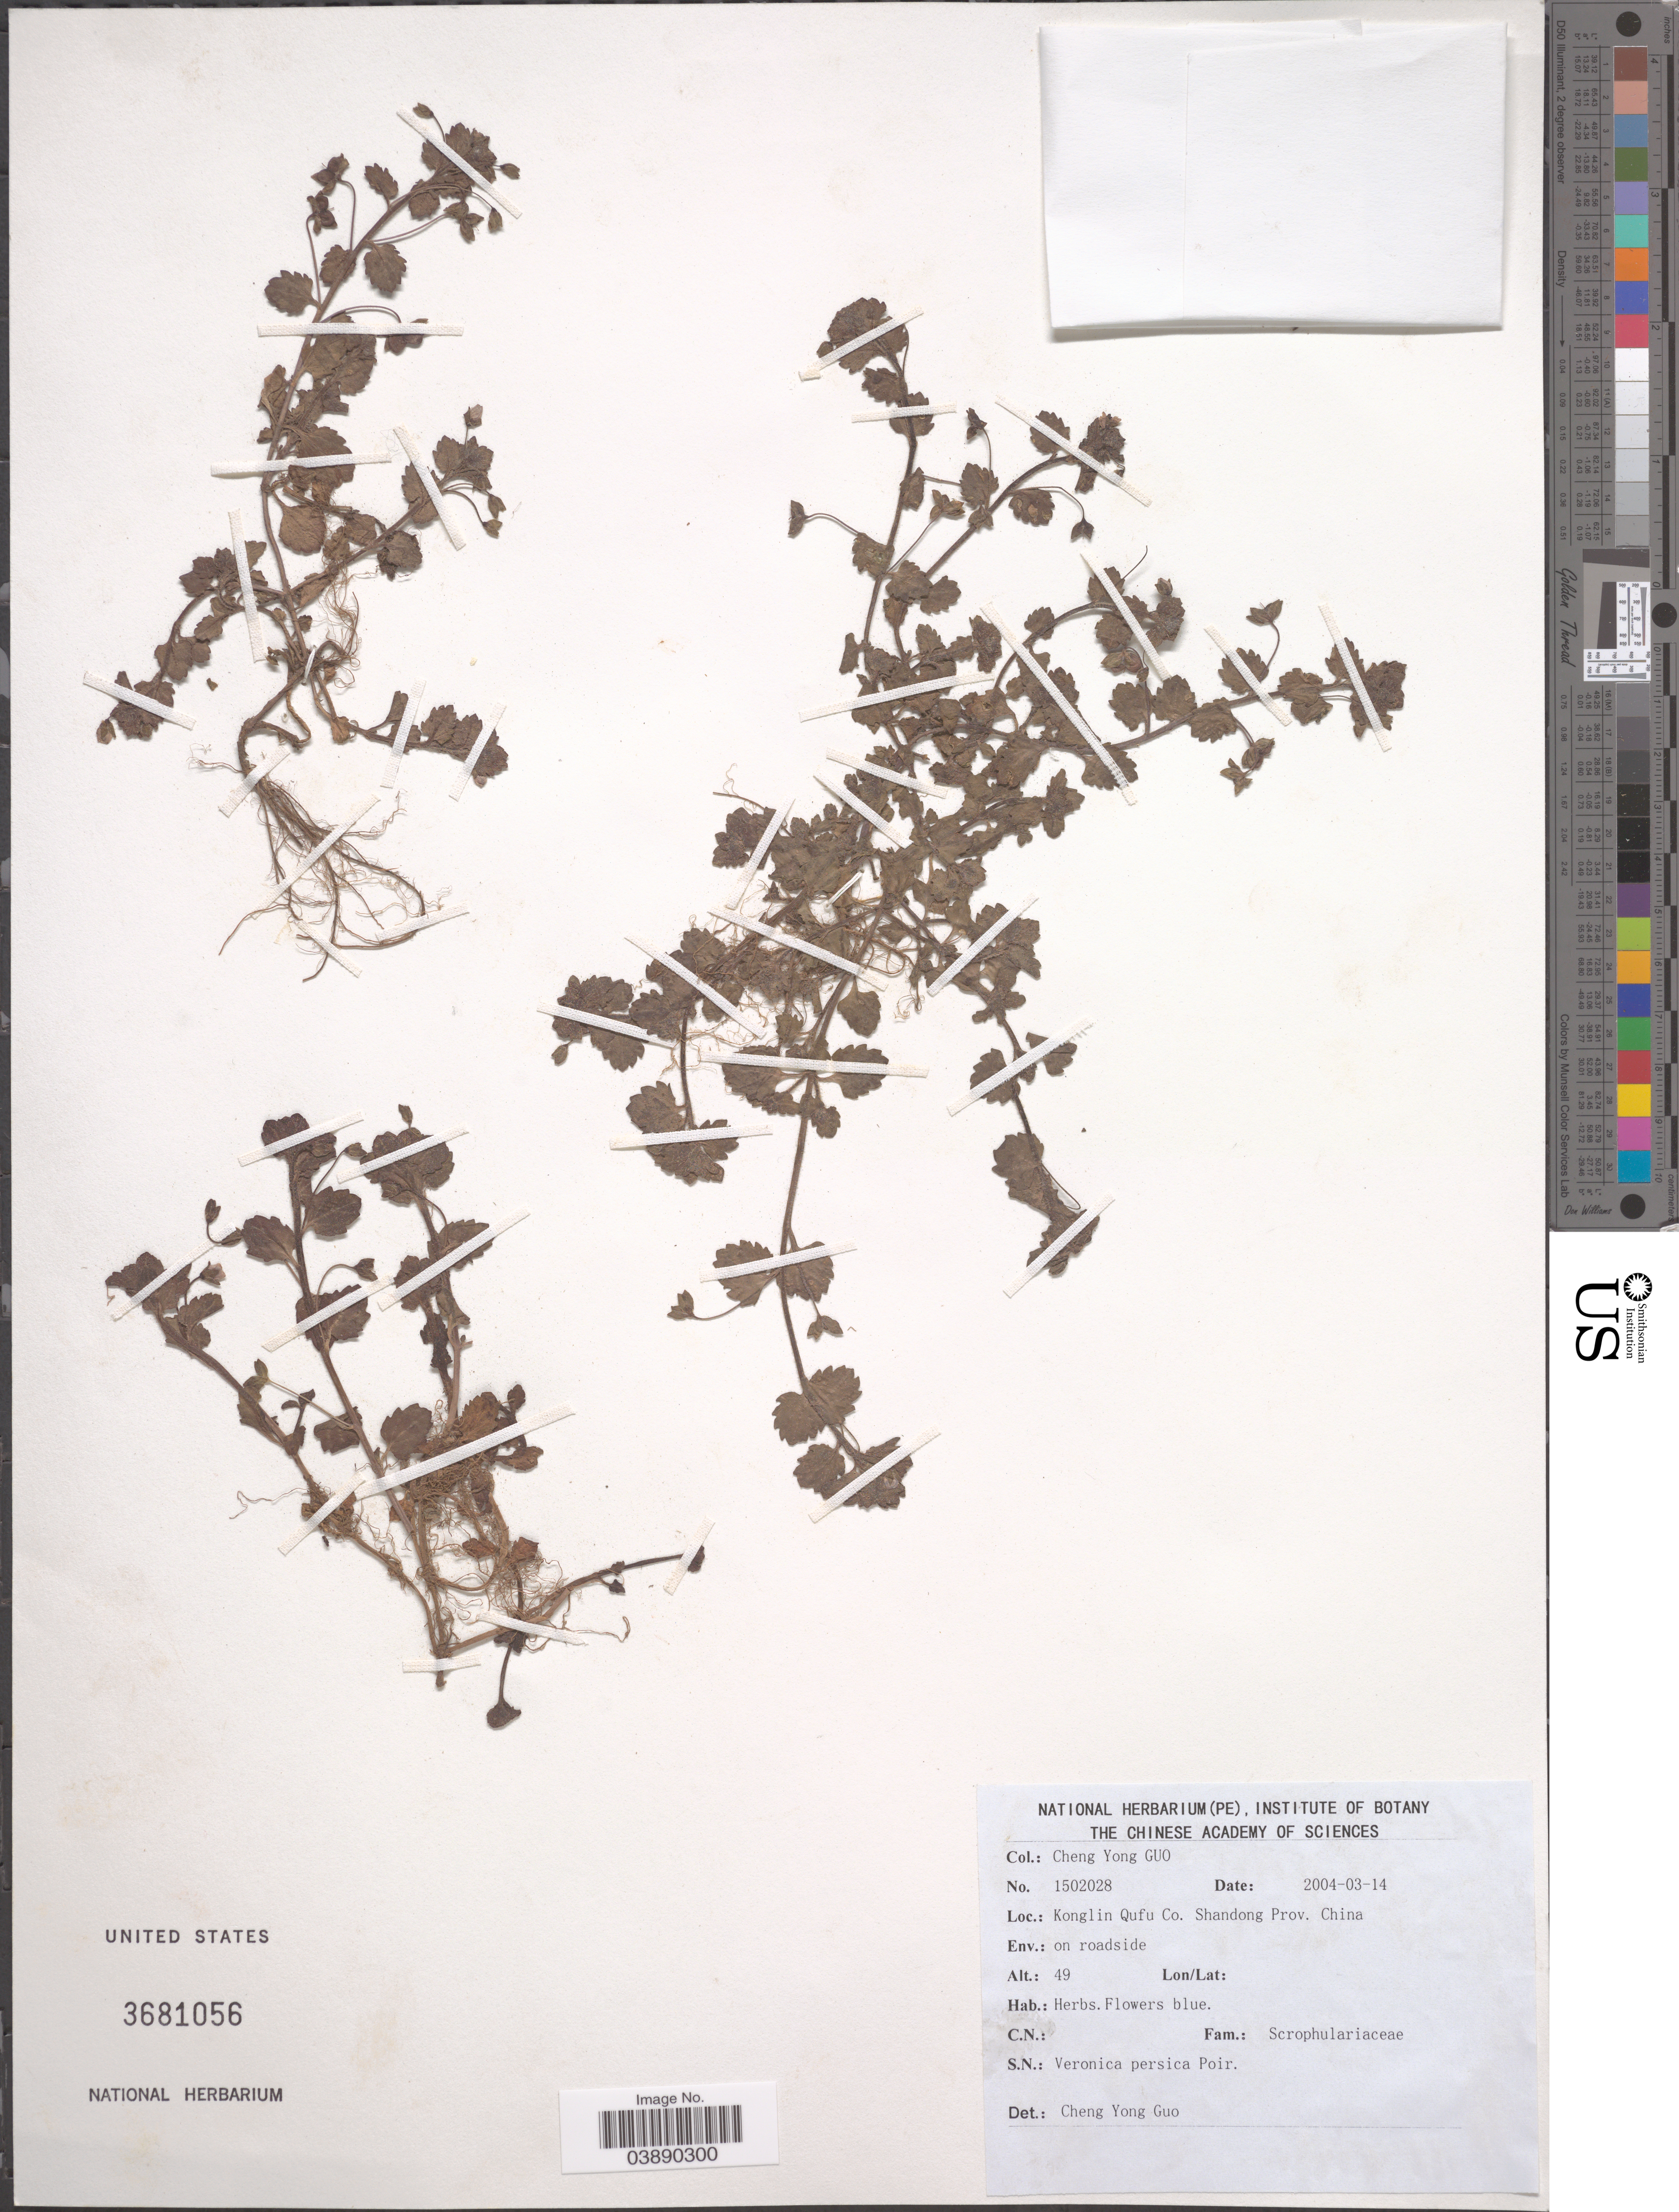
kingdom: Plantae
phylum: Tracheophyta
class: Magnoliopsida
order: Lamiales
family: Plantaginaceae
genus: Veronica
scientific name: Veronica persica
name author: Poir.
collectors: Guo Chengyong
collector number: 1502028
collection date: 2004-03-14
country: China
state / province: Shandong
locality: Konglin Qufu Co.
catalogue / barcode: US 3681056